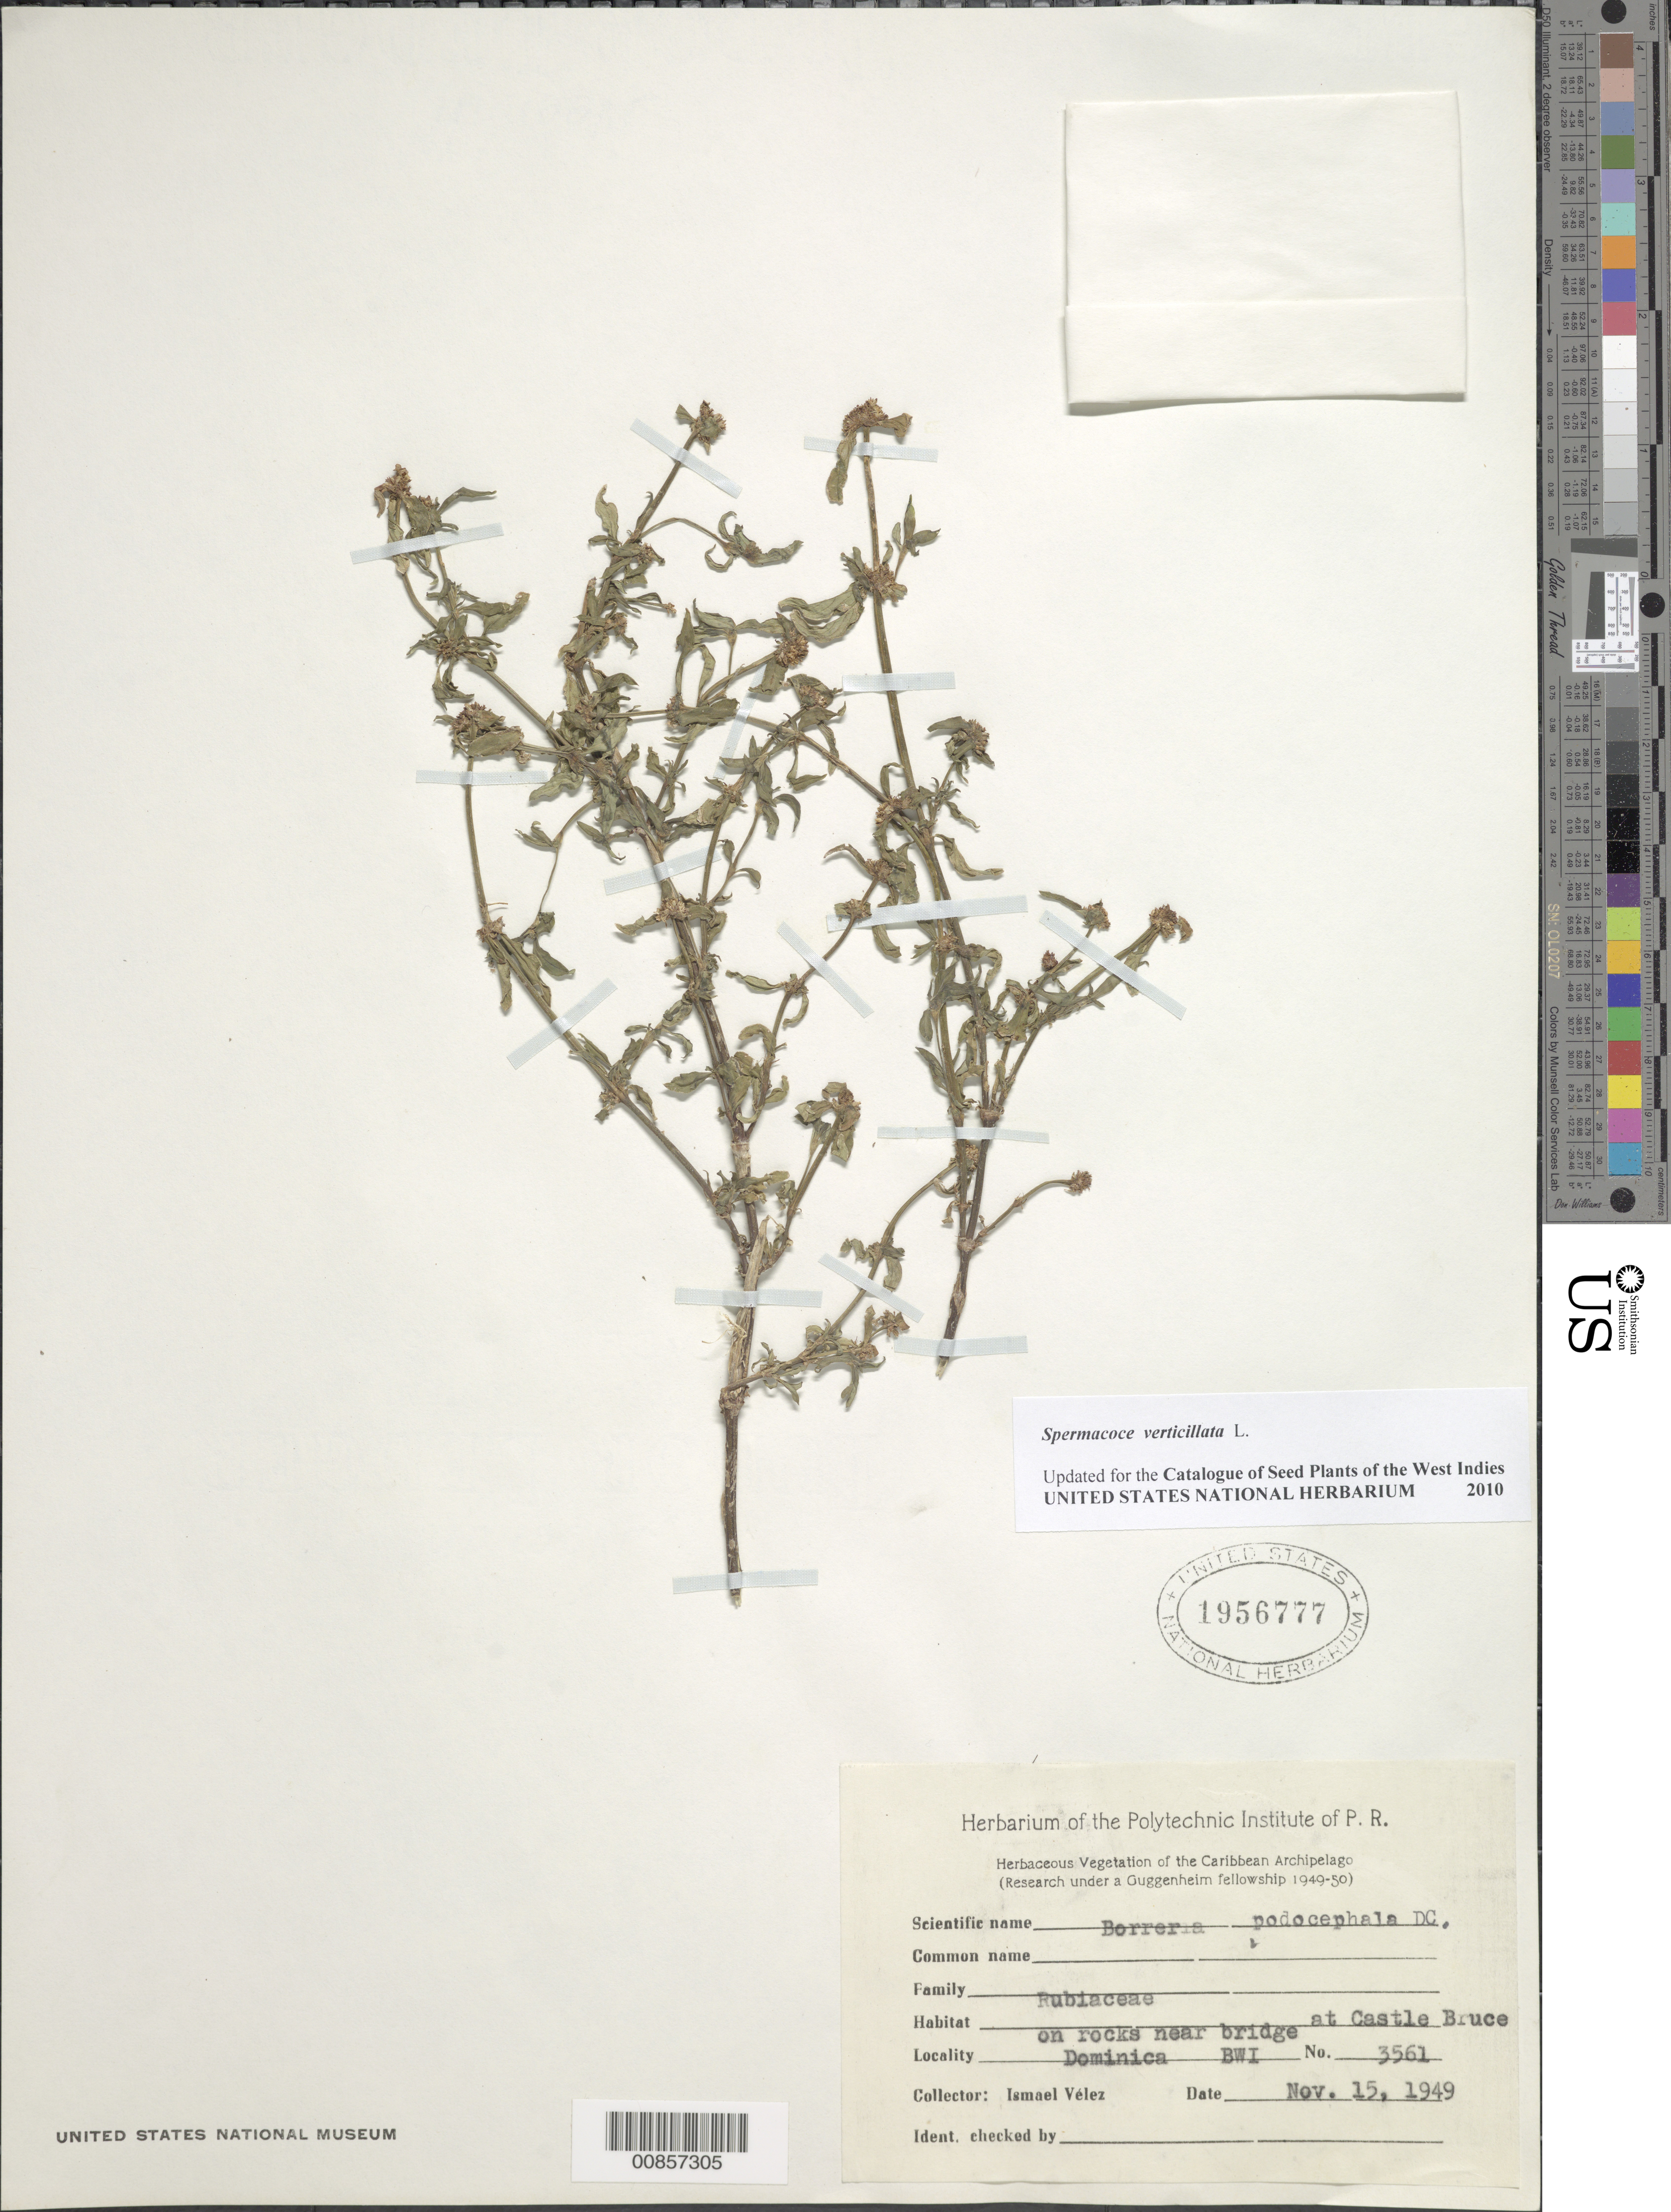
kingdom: Plantae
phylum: Tracheophyta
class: Magnoliopsida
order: Gentianales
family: Rubiaceae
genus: Spermacoce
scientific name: Spermacoce verticillata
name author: L.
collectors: I. Vélez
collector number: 3561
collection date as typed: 15 Nov 1949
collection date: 1949-11-15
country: Dominica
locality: Near bridge at Castle Bruce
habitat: On rocks near bridge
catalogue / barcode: US 1956777